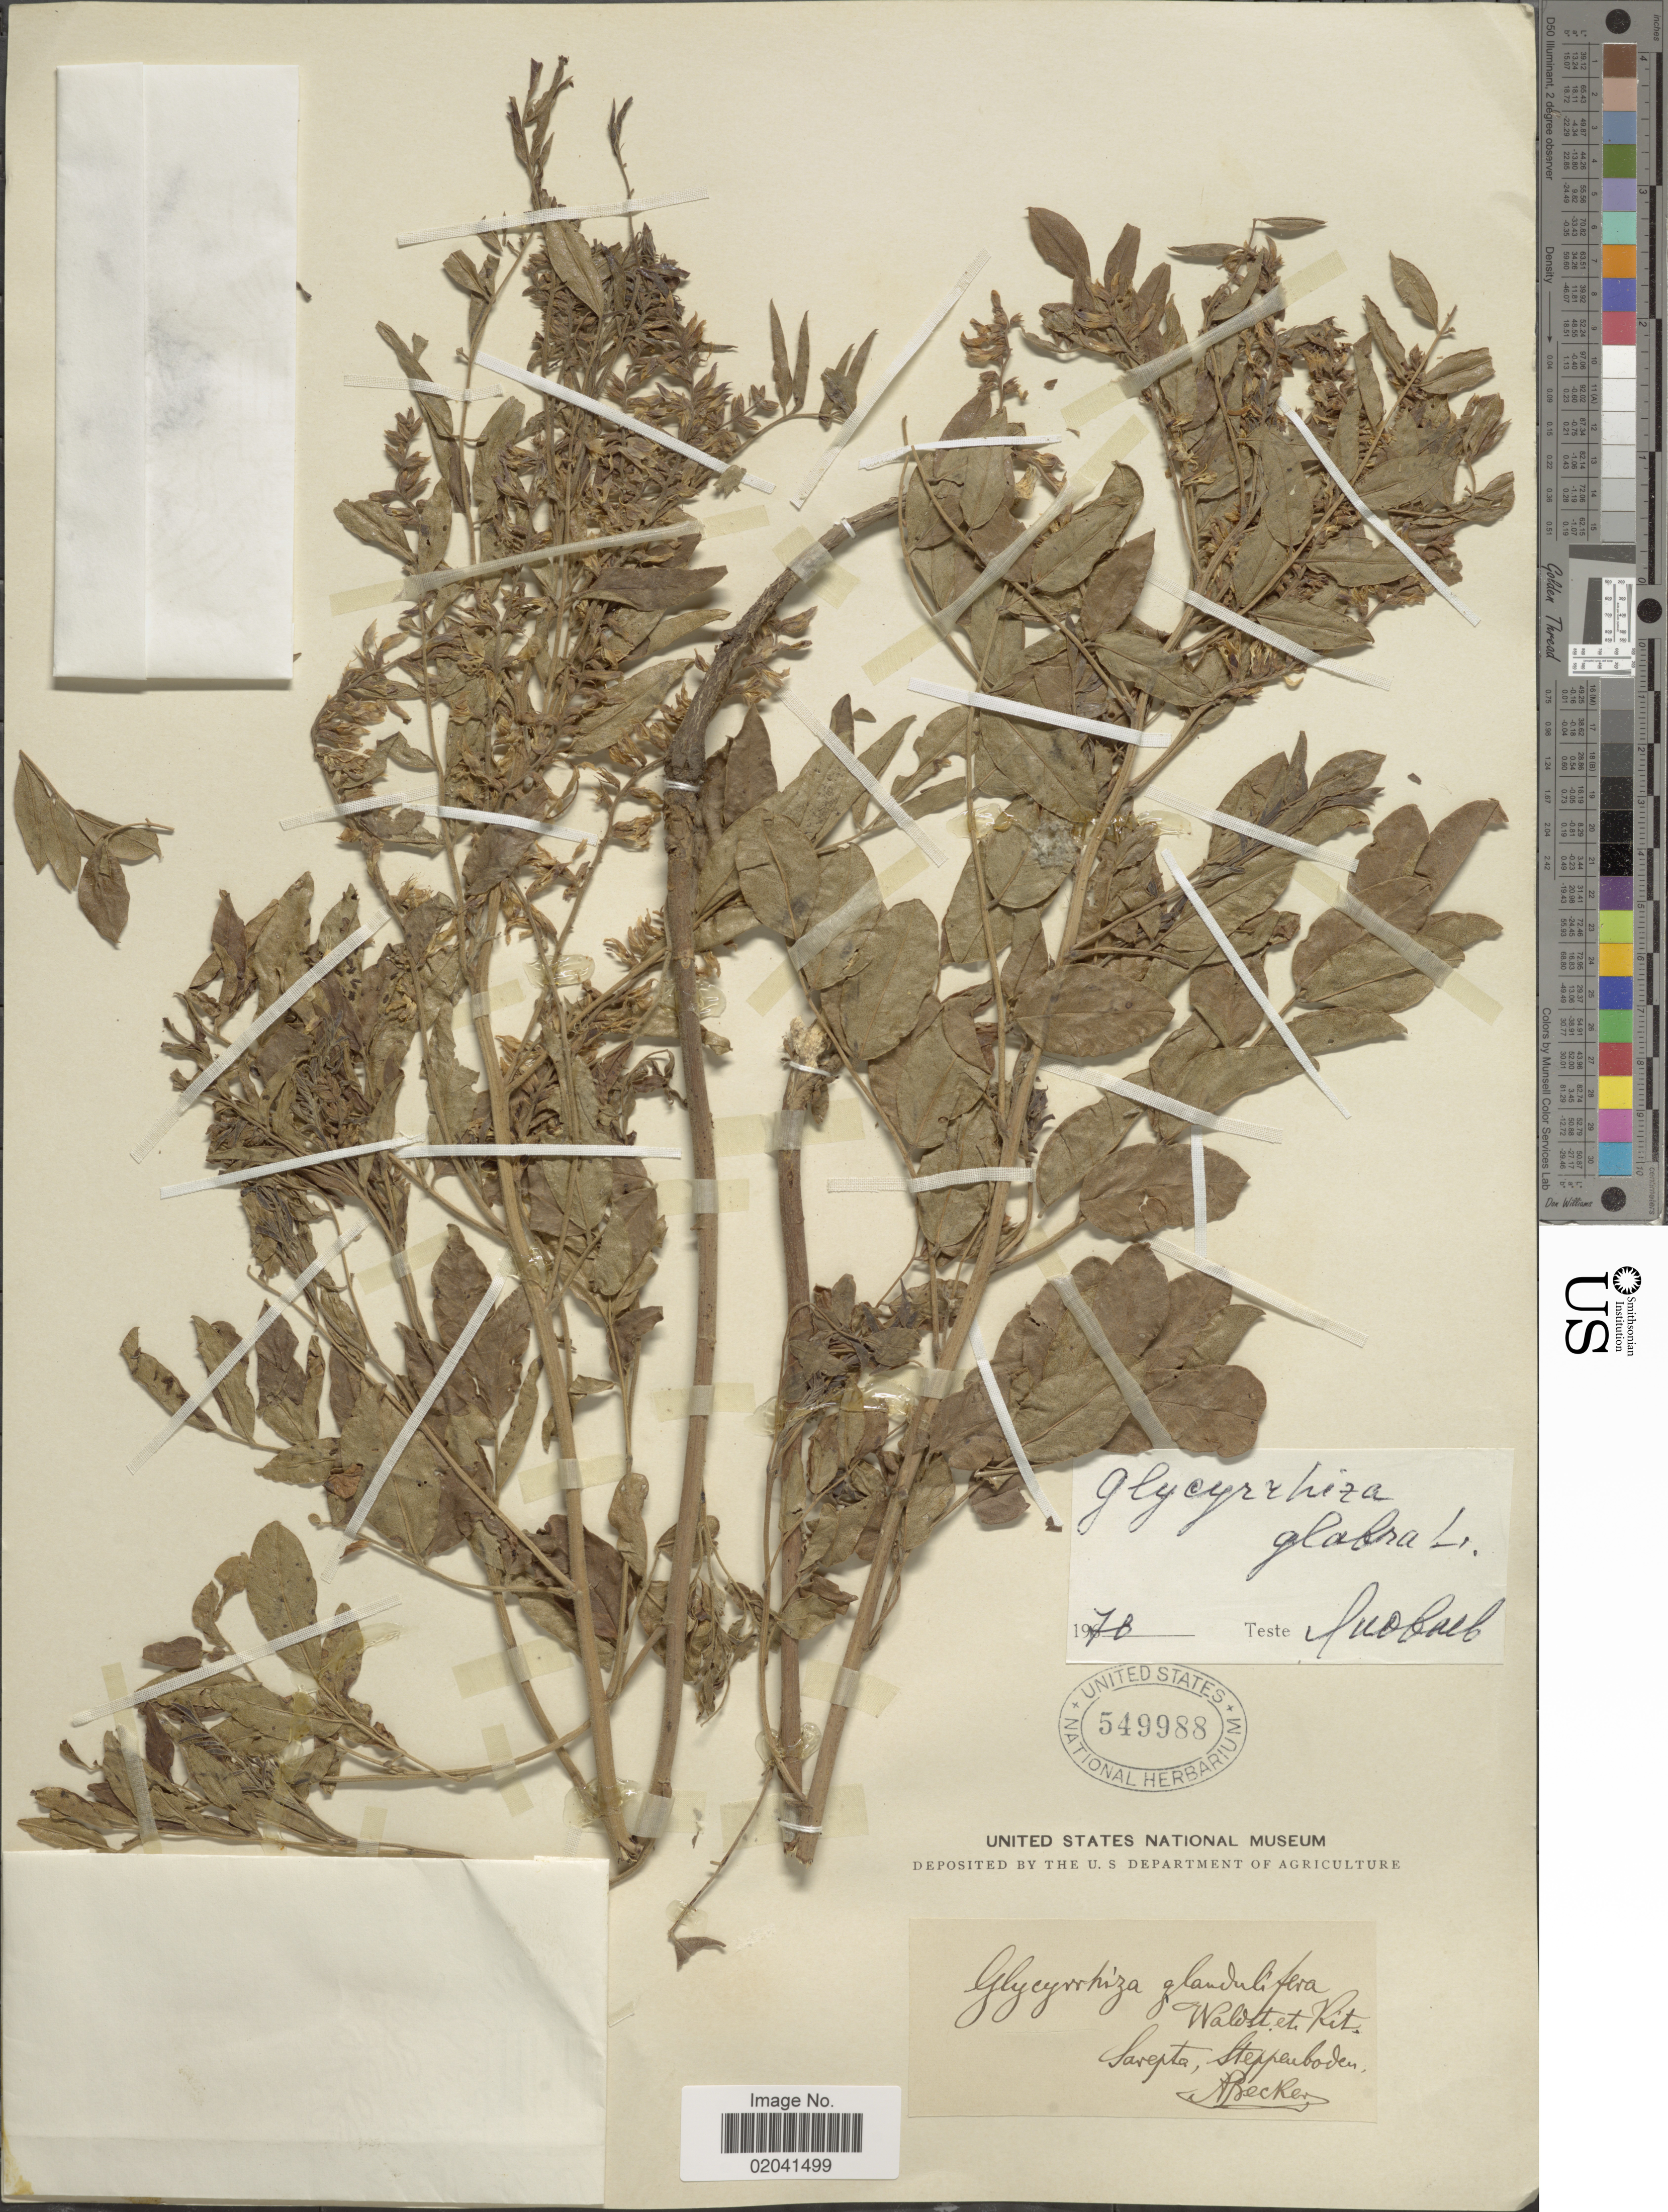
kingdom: Plantae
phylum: Tracheophyta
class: Magnoliopsida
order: Fabales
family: Fabaceae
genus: Glycyrrhiza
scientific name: Glycyrrhiza glabra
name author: L.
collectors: A. Becker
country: Russian Federation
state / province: Volgograd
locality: Sarepta, Steppenboden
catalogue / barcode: US 549988